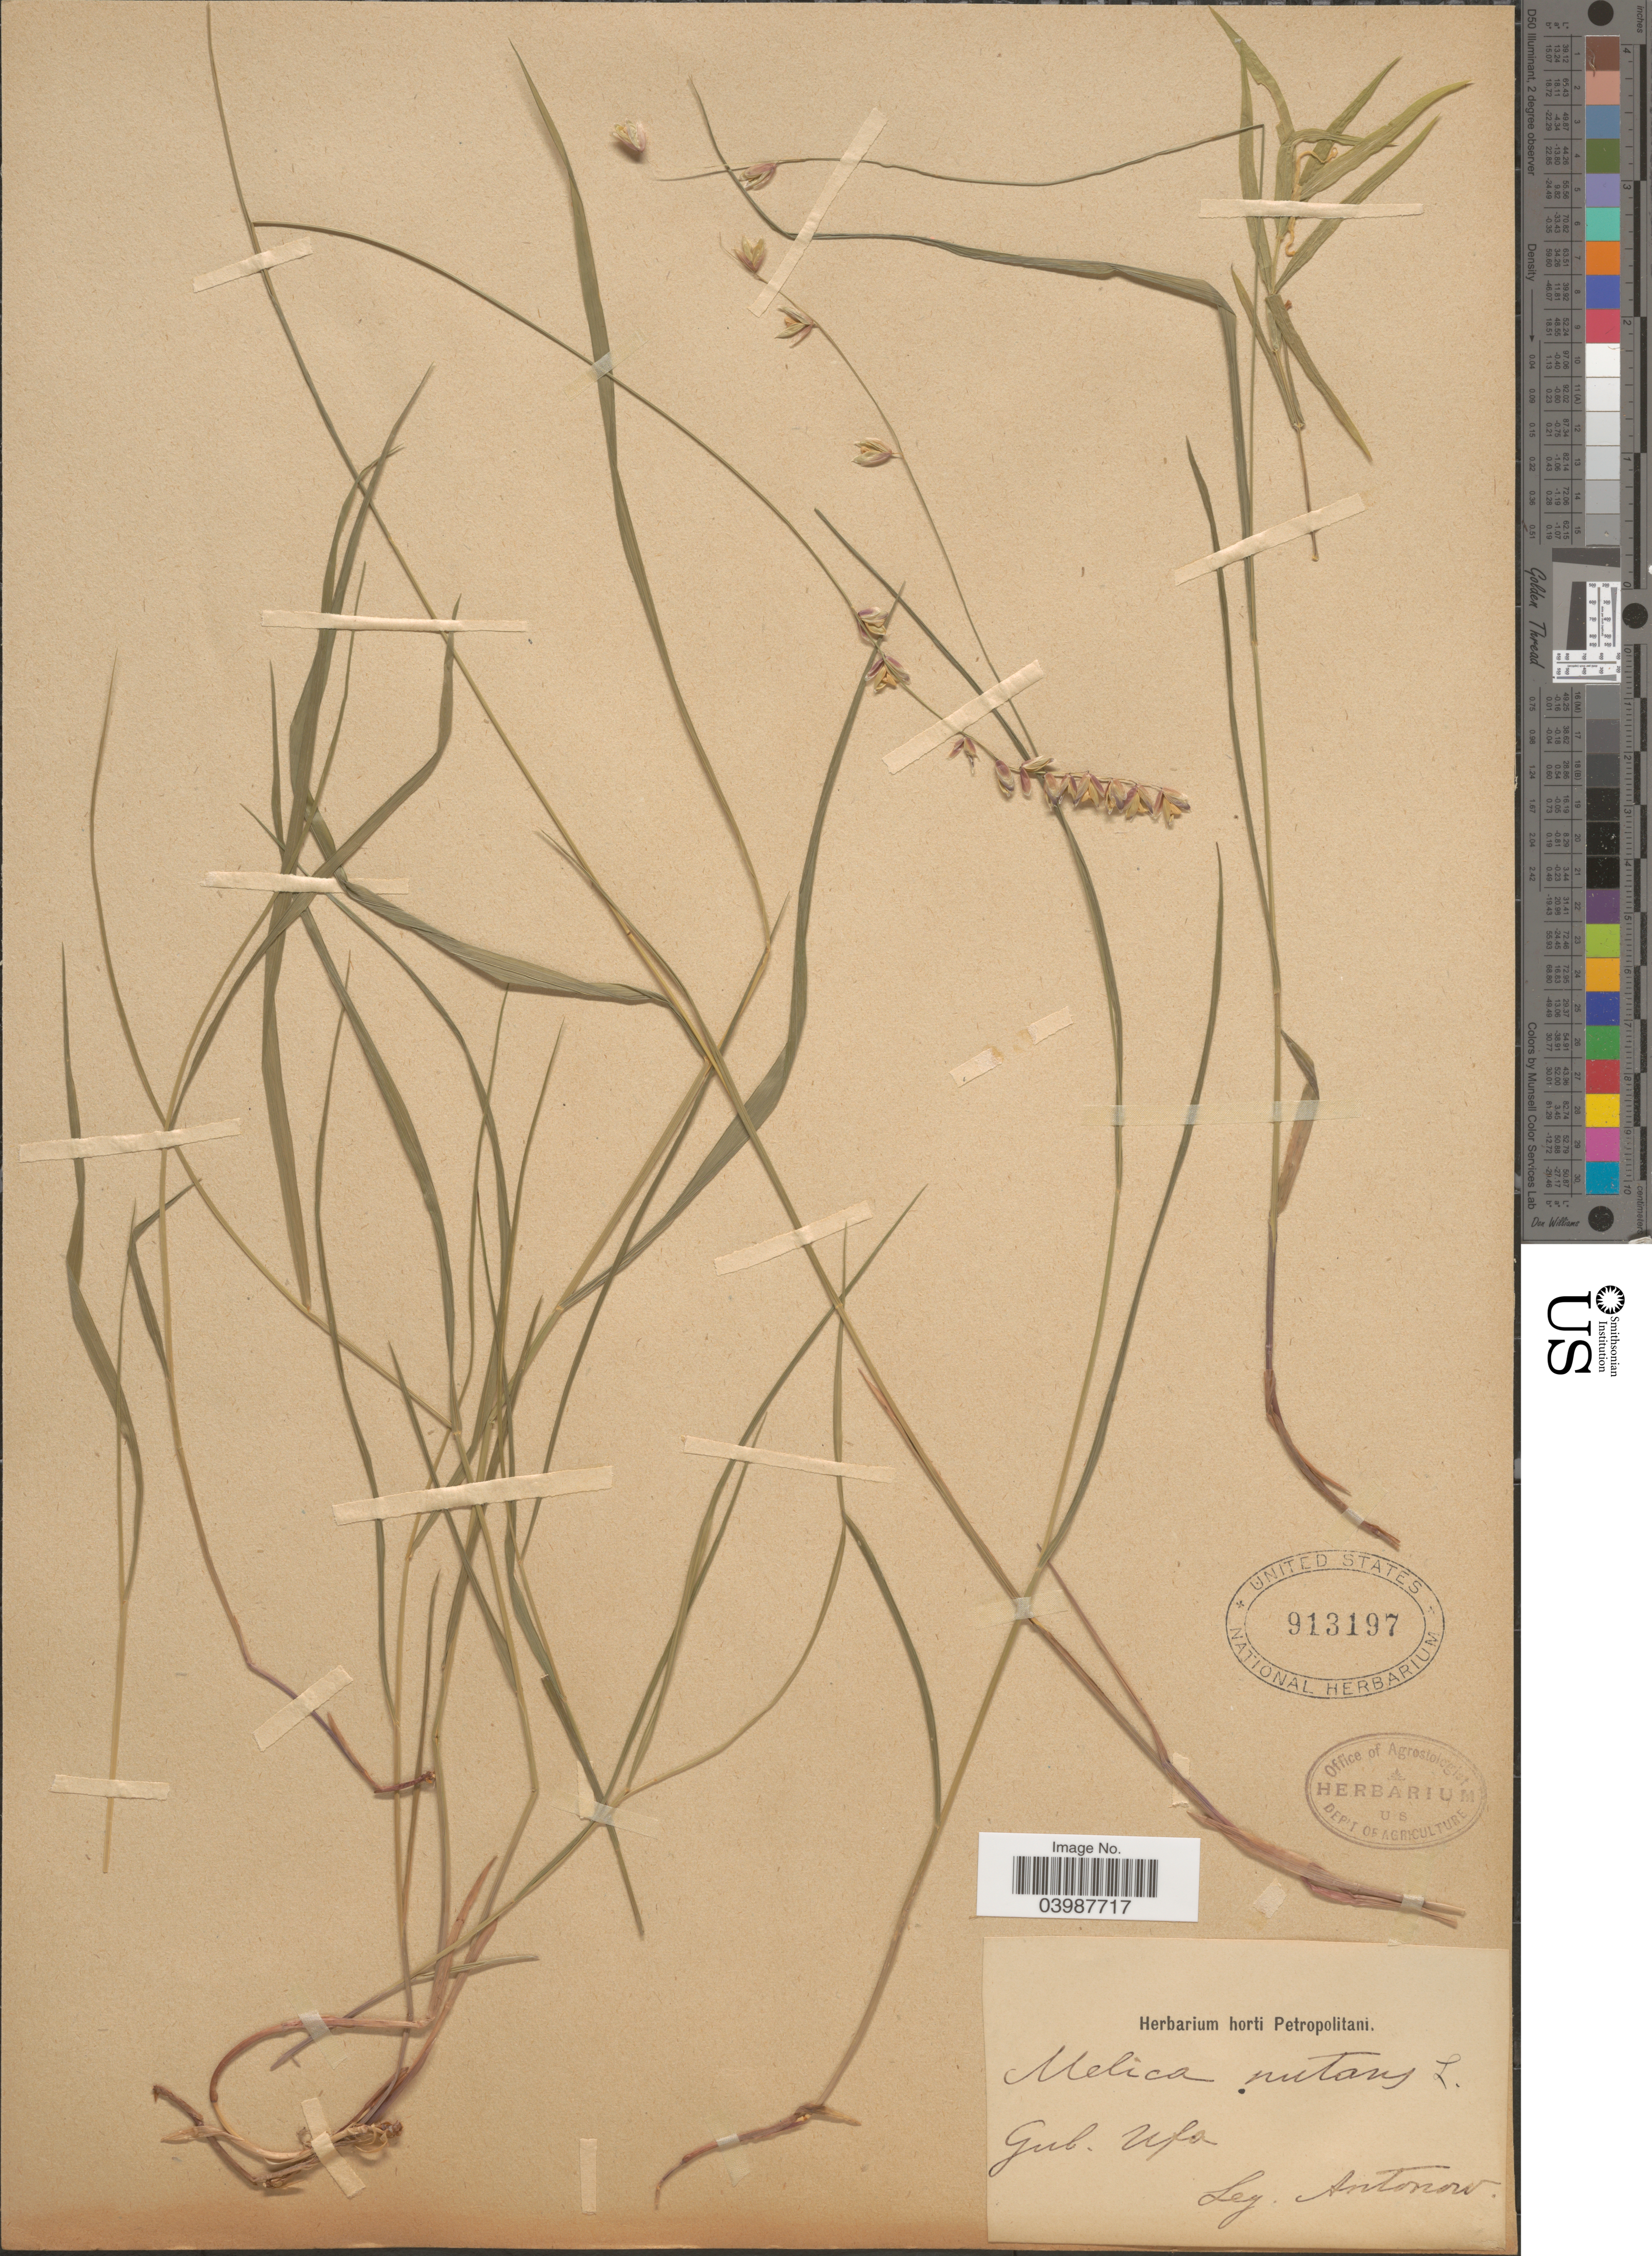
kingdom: Plantae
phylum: Tracheophyta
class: Liliopsida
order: Poales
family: Poaceae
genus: Melica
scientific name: Melica nutans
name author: L.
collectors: A. Antonow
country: Russian Federation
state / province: Bashkortostan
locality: Gub. Ufa.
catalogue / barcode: US 913197